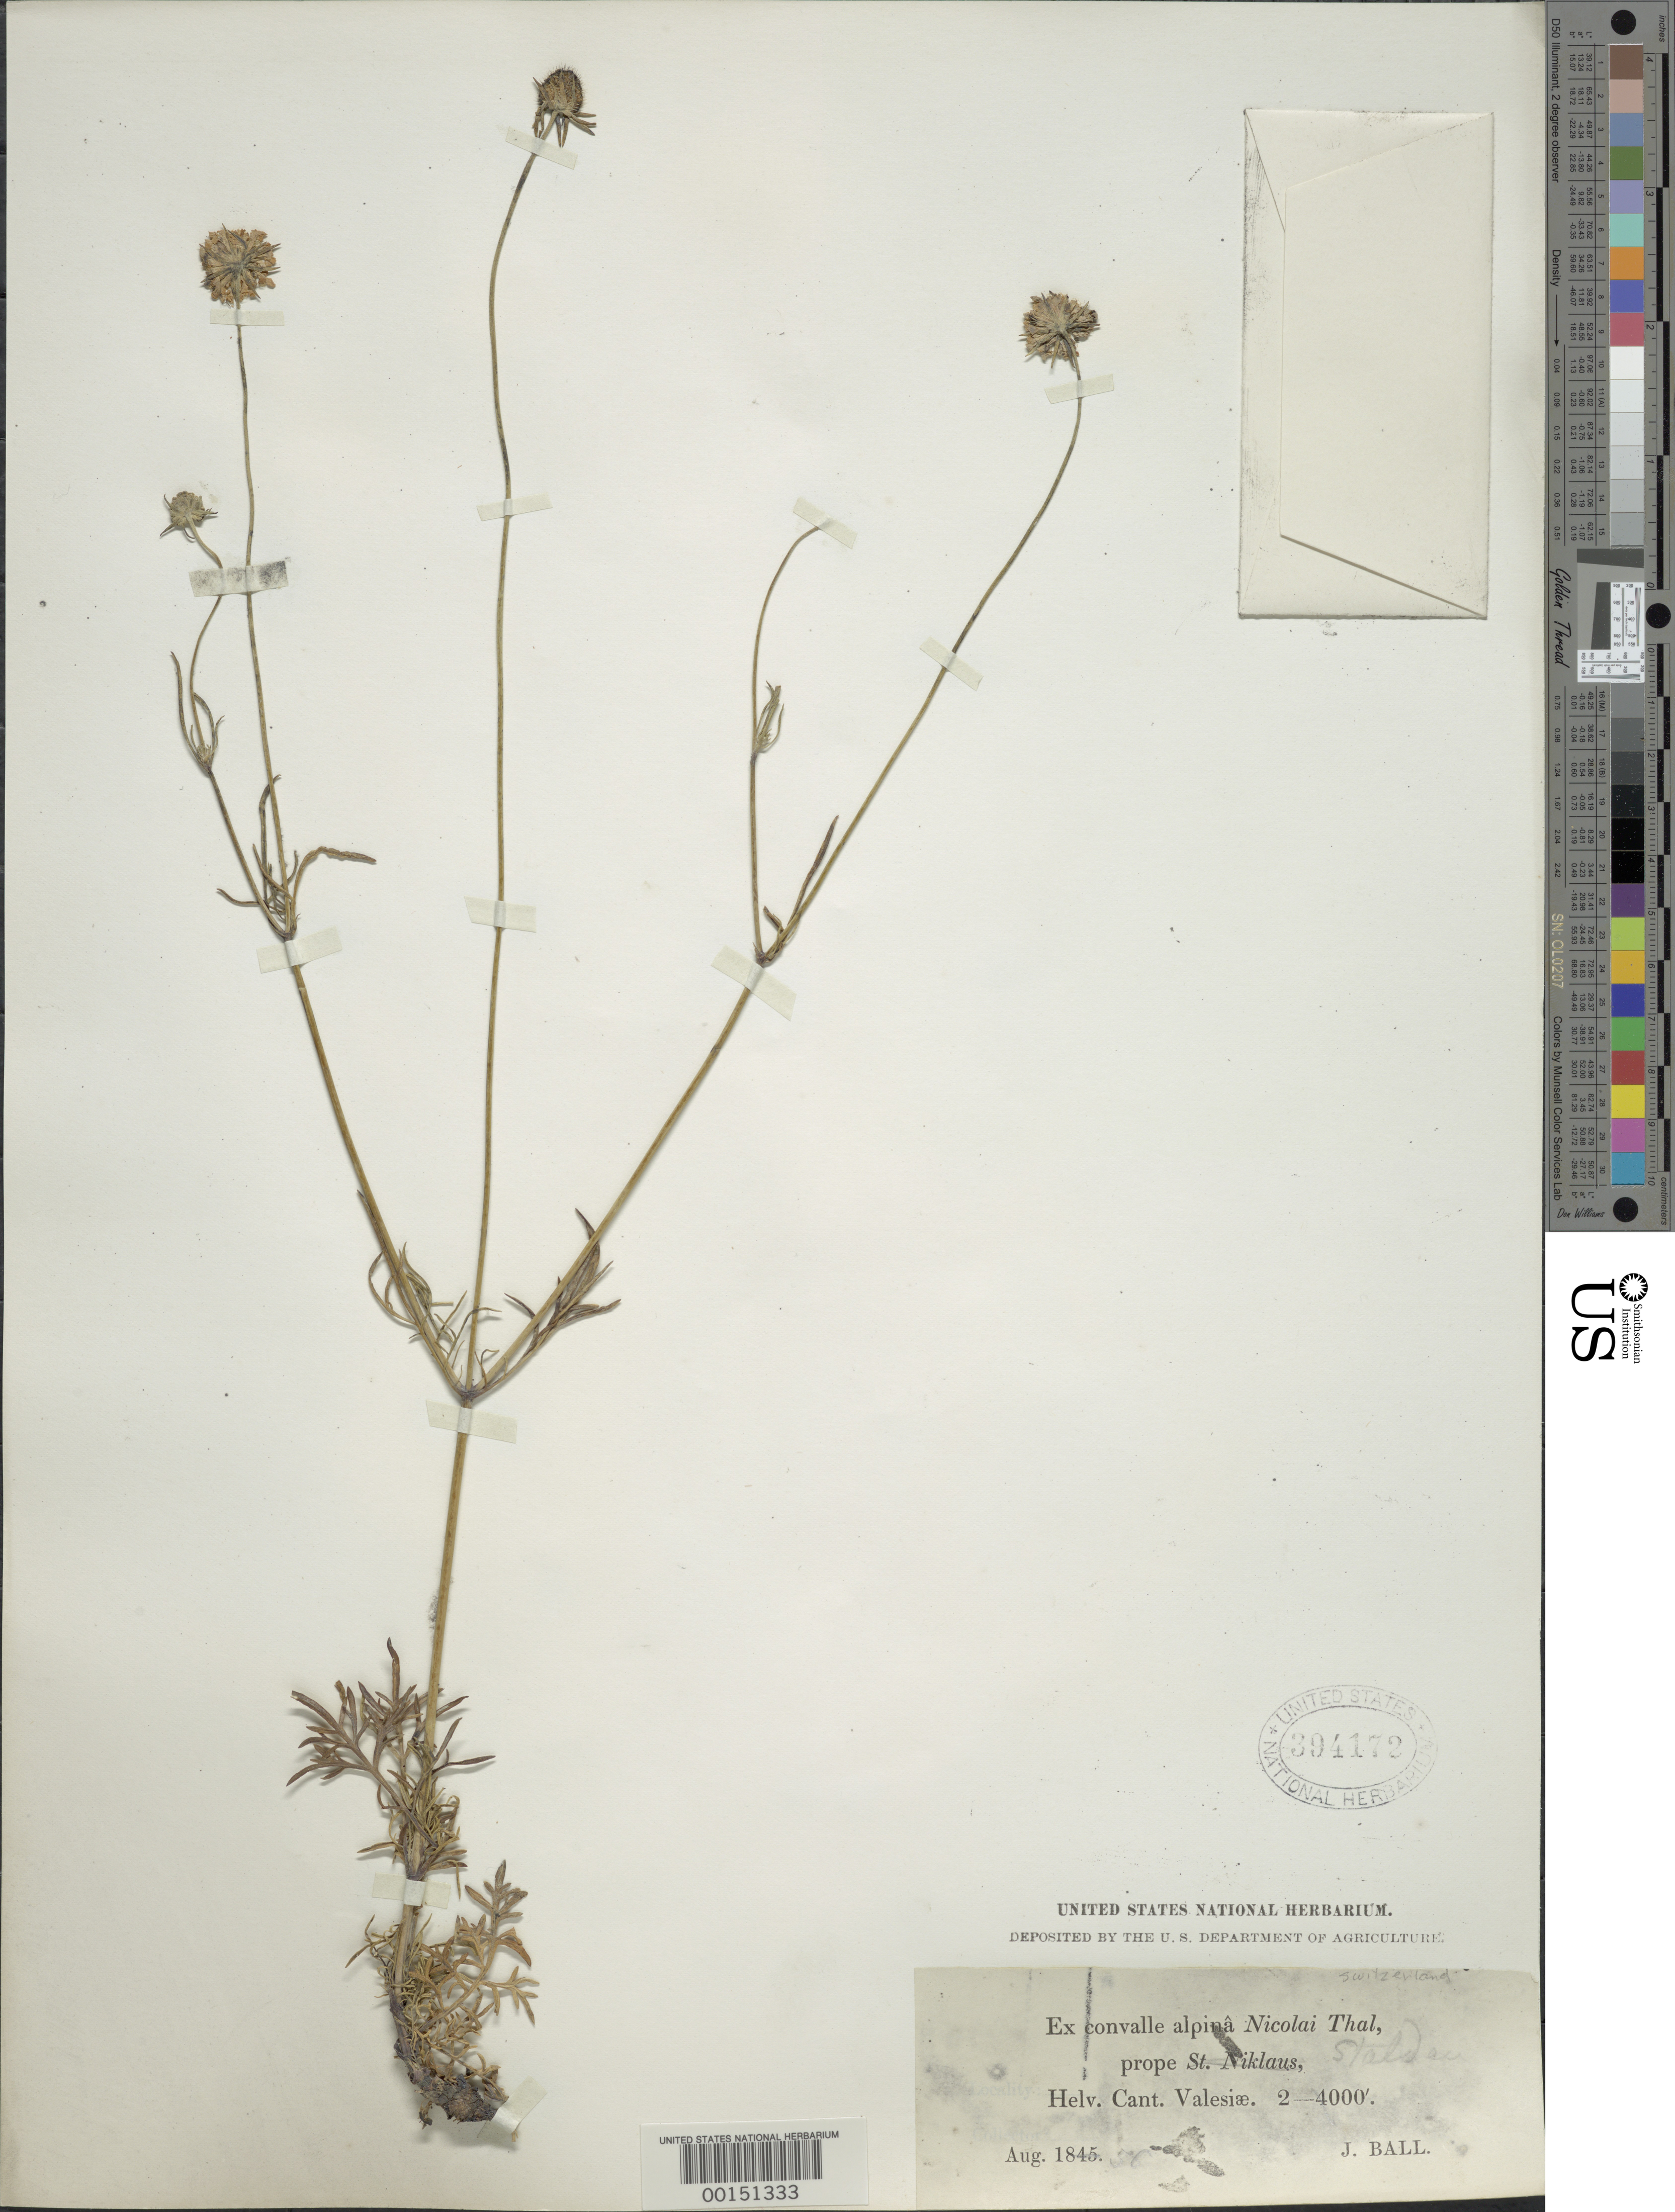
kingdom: Plantae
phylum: Tracheophyta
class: Magnoliopsida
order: Dipsacales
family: Caprifoliaceae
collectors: J. Ball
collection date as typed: Aug 1845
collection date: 1845-08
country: Switzerland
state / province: Valais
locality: Nicolai Thal, near St. Niklaus, Cant. Valesiae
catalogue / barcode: US 394172